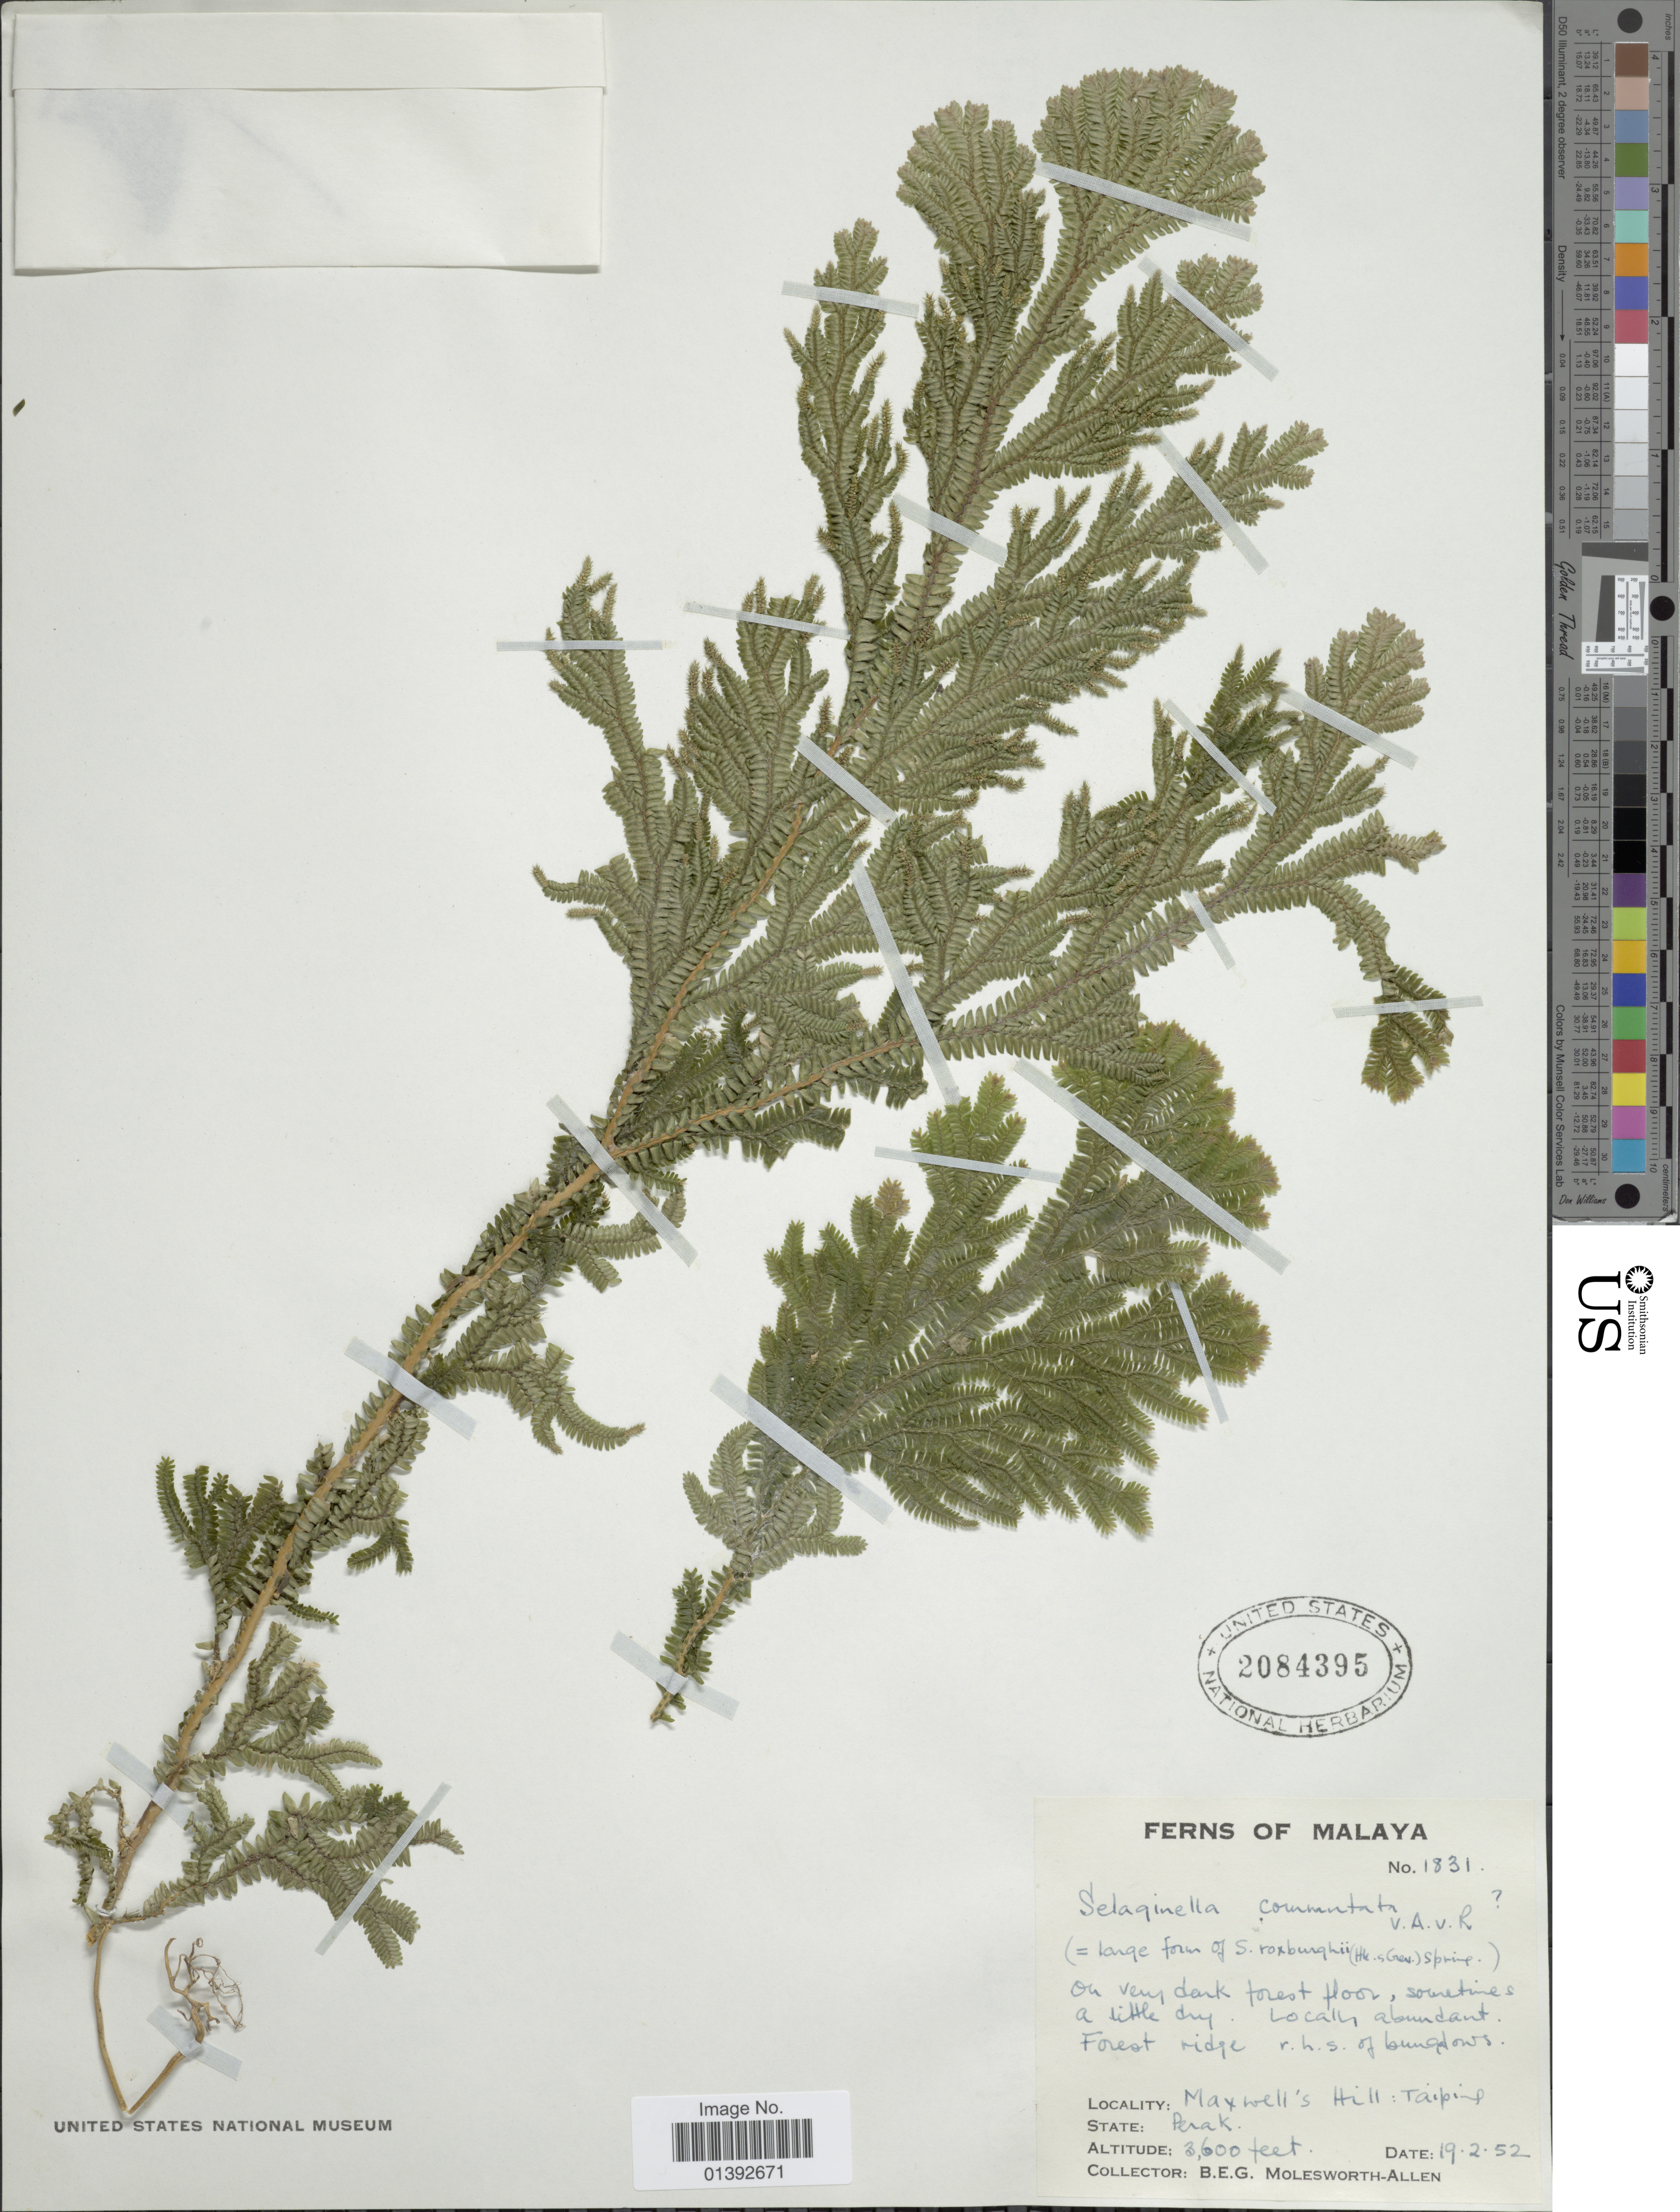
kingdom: Plantae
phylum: Tracheophyta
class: Lycopodiopsida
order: Selaginellales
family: Selaginellaceae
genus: Selaginella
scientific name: Selaginella commutata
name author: Alderw.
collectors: B. E. G. Molesworth-Allen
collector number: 1831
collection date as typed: Transcribed d/m/y: 19/2/52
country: Malaysia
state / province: Perak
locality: Malaya, Maxwell's Hill: Taiping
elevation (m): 1097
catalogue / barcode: US 2084395